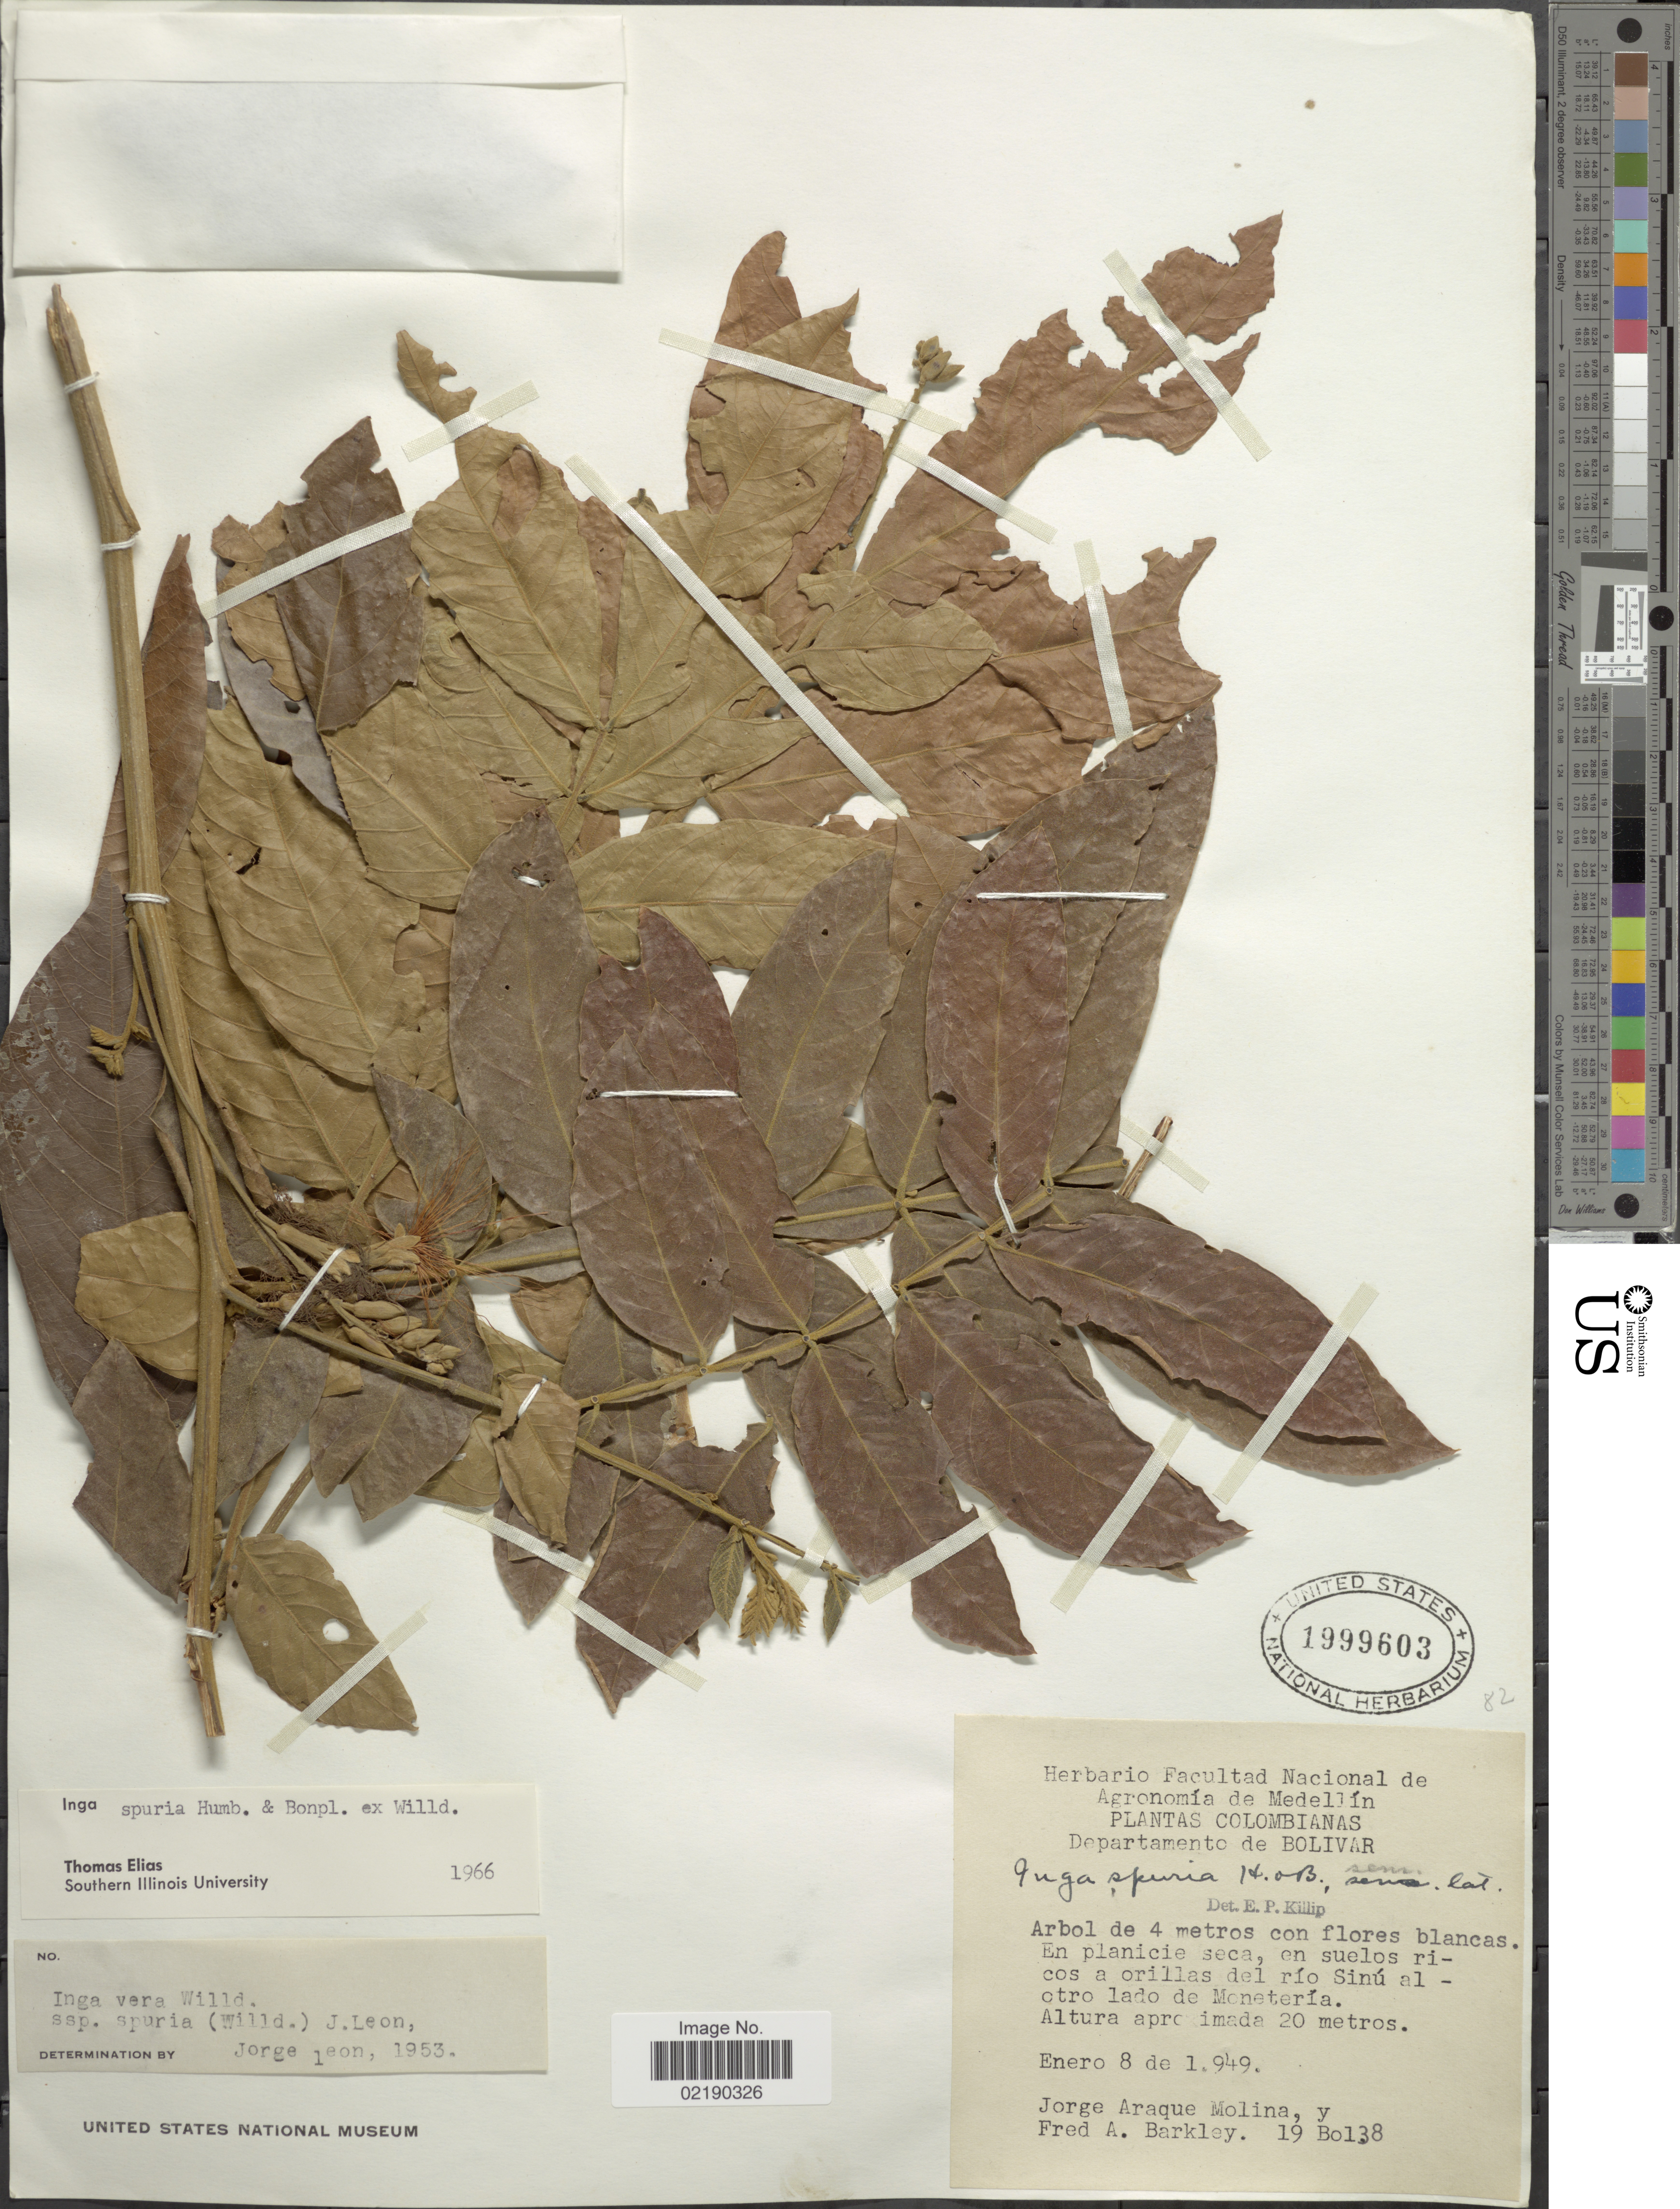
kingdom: Plantae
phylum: Tracheophyta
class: Magnoliopsida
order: Fabales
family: Fabaceae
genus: Inga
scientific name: Inga vera subsp. vera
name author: Willd.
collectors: J. A. Molina & F. A. Barkley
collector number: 19Bol38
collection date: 1949-01-08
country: Colombia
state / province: Bolívar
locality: En planicie seca, en suelos ricos a oriilas del rio Sinu alotro lado de Moneteria.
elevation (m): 20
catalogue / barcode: US 1999603